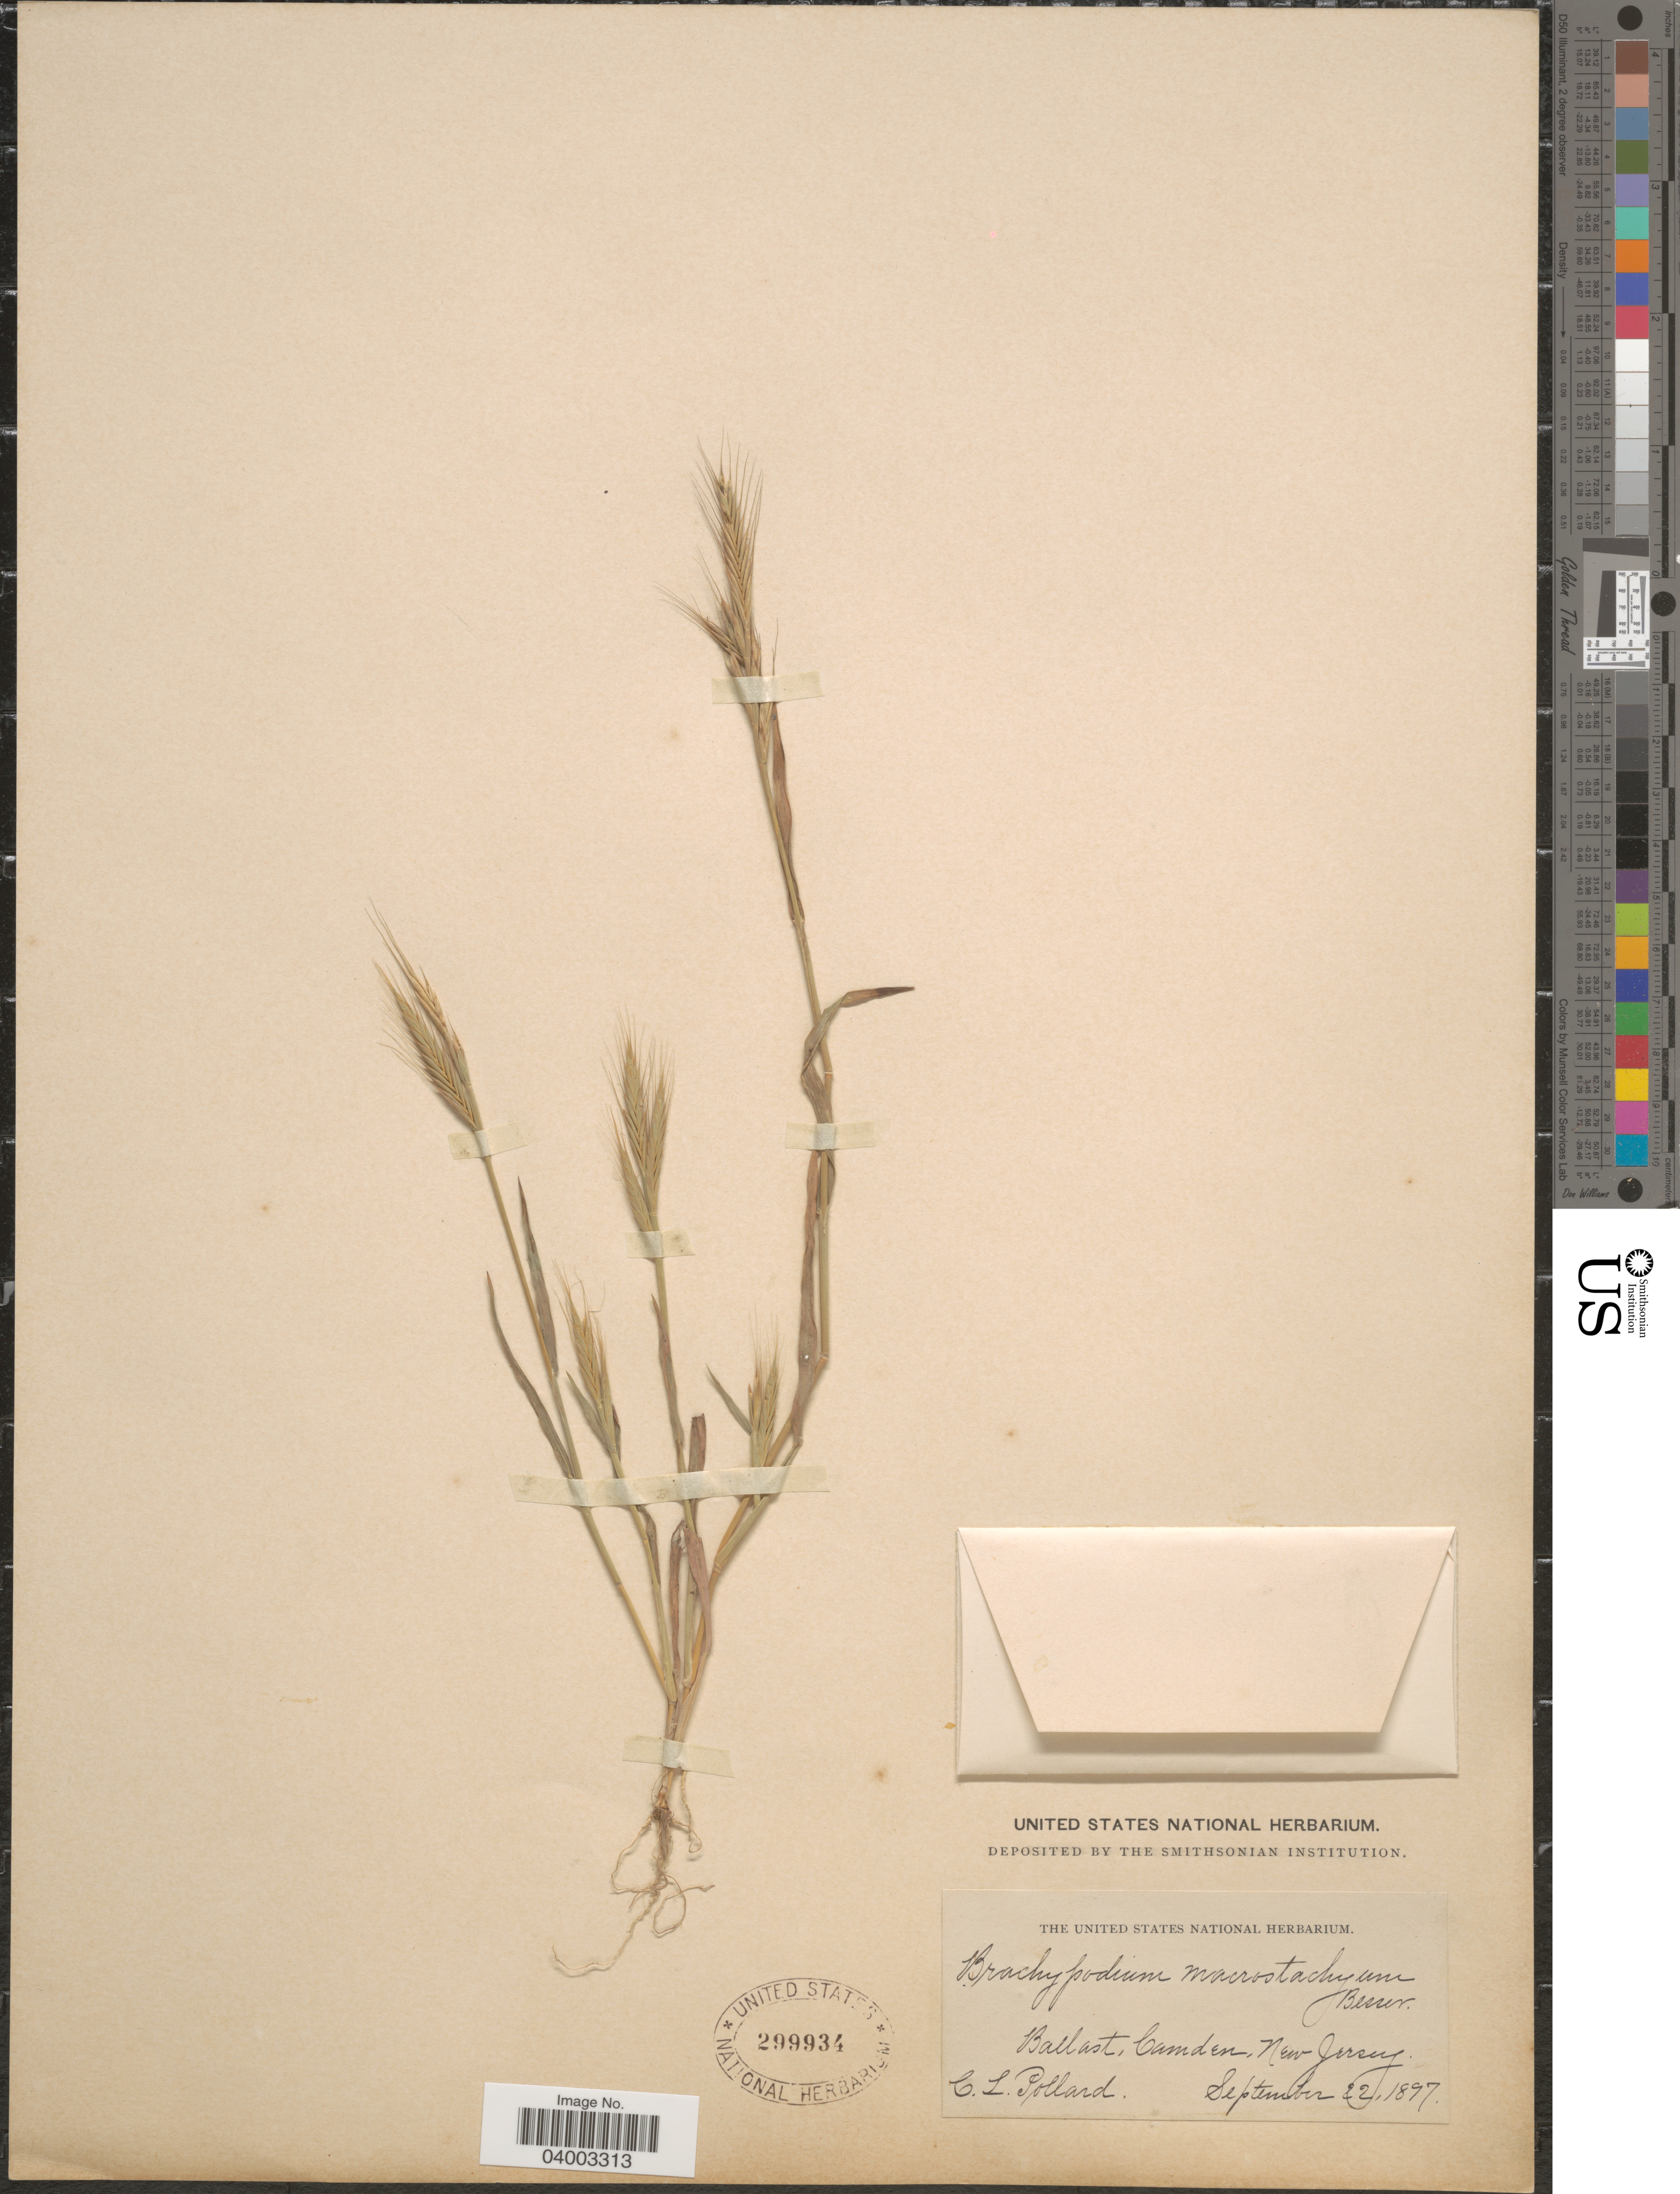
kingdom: Plantae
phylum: Tracheophyta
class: Liliopsida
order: Poales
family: Poaceae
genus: Brachypodium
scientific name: Brachypodium distachyon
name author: (L.) P. Beauv.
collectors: C. L. Pollard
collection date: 1897-09-22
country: United States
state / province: New Jersey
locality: Ballast, Camden.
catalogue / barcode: US 299934